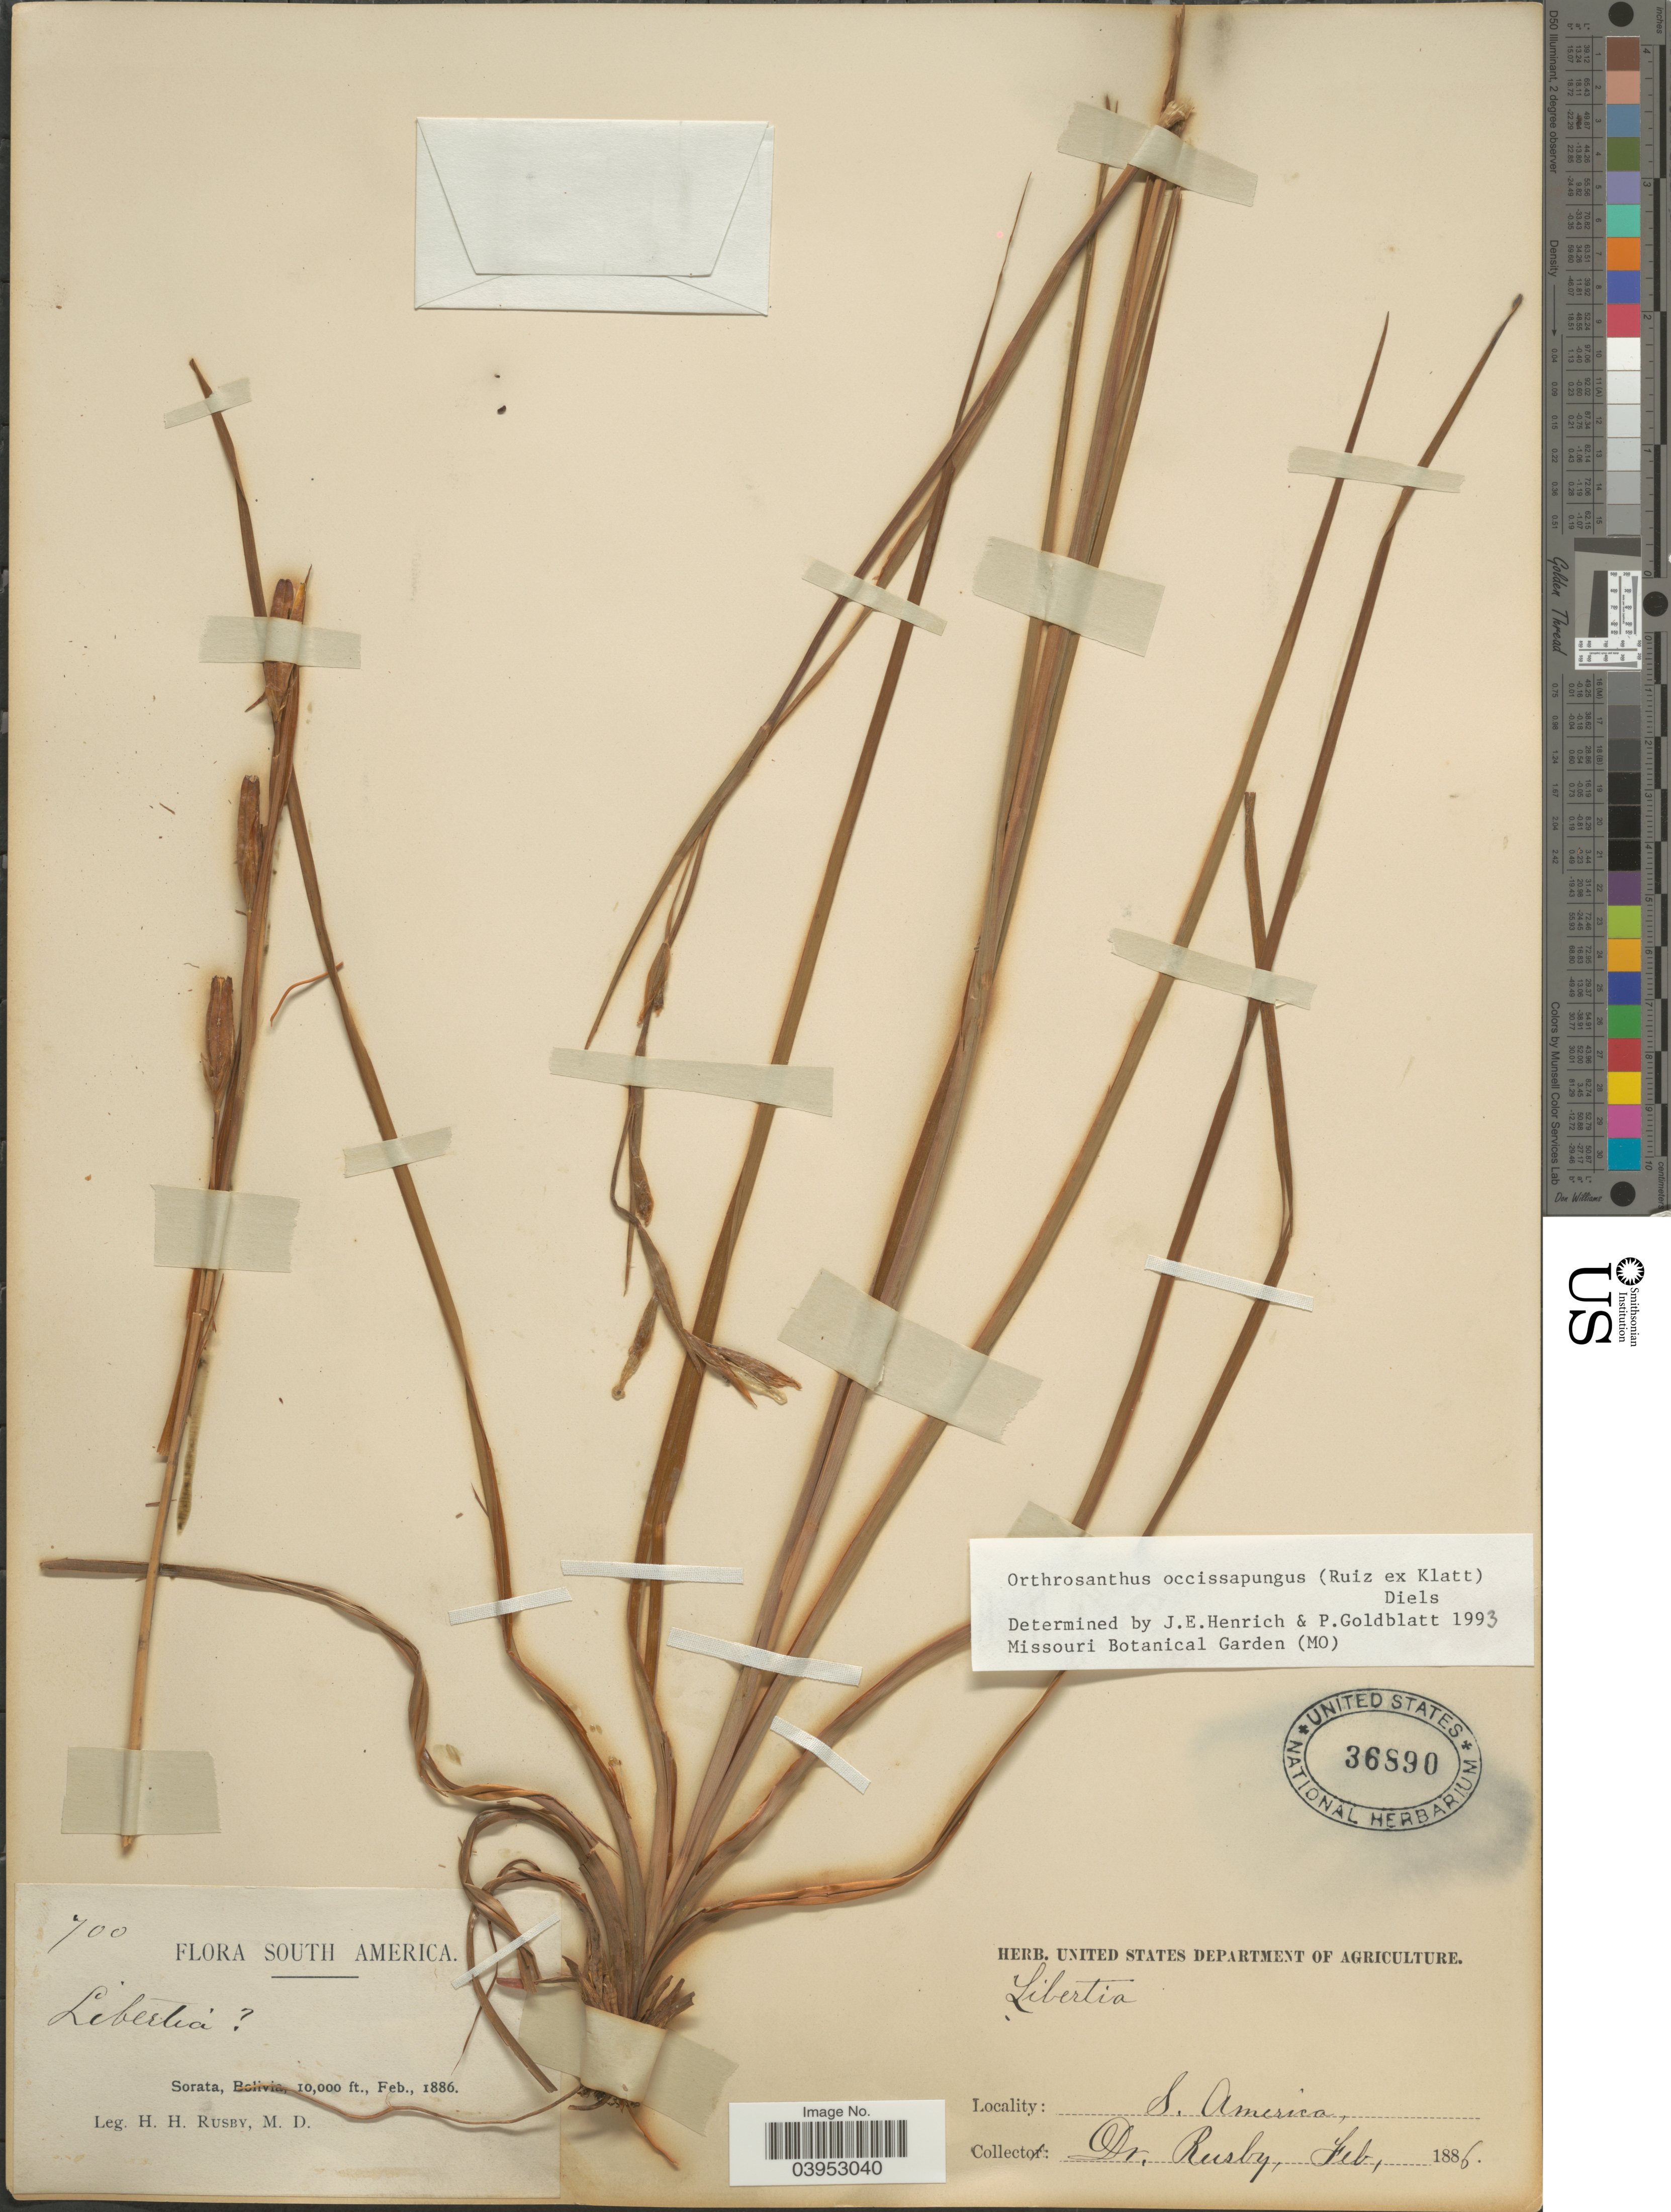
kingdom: Plantae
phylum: Tracheophyta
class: Liliopsida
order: Asparagales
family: Iridaceae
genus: Orthrosanthus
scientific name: Orthrosanthus occissapungus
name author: (Ruiz ex Klatt) Diels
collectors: H. H. Rusby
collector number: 700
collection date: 1886-02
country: Bolivia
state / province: La Páz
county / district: Larecaja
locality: Sorata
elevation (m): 3048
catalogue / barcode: US 36890